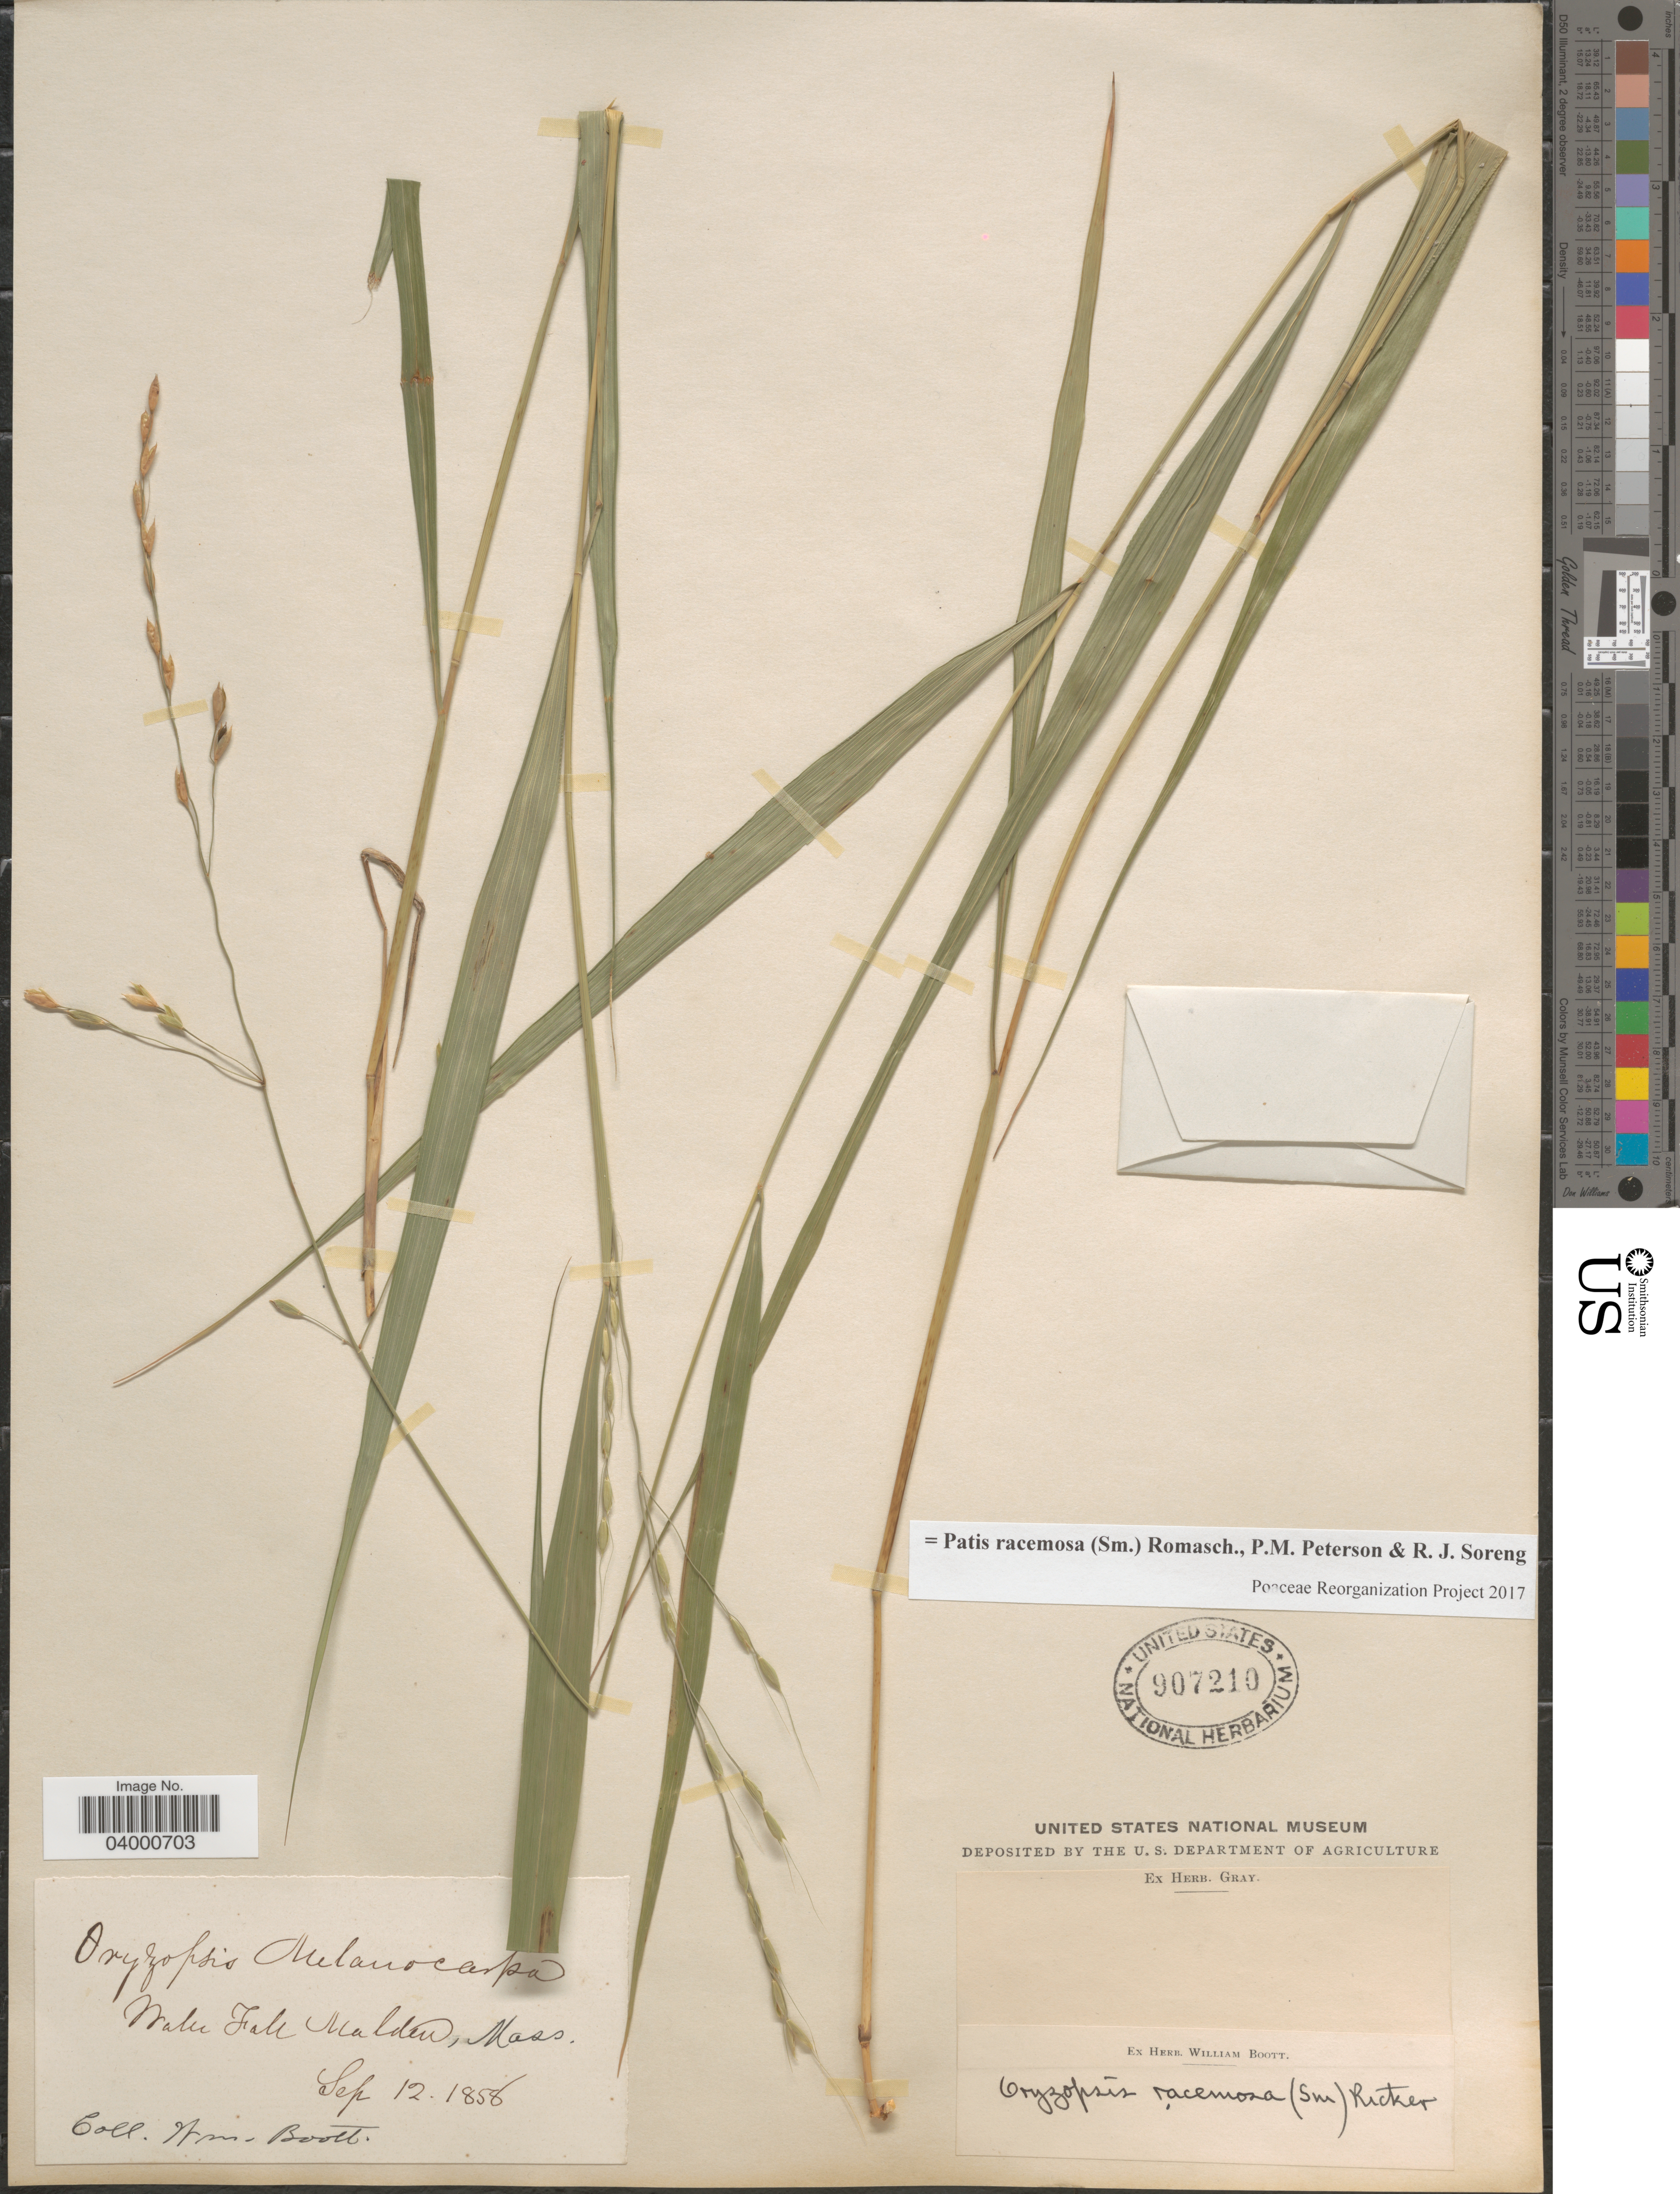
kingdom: Plantae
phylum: Tracheophyta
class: Liliopsida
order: Poales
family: Poaceae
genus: Patis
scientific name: Patis racemosa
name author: (Sm.) Romasch. et al.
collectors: W. Boott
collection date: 1858-09-12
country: United States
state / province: Massachusetts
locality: Water Fall Malden.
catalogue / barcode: US 907210